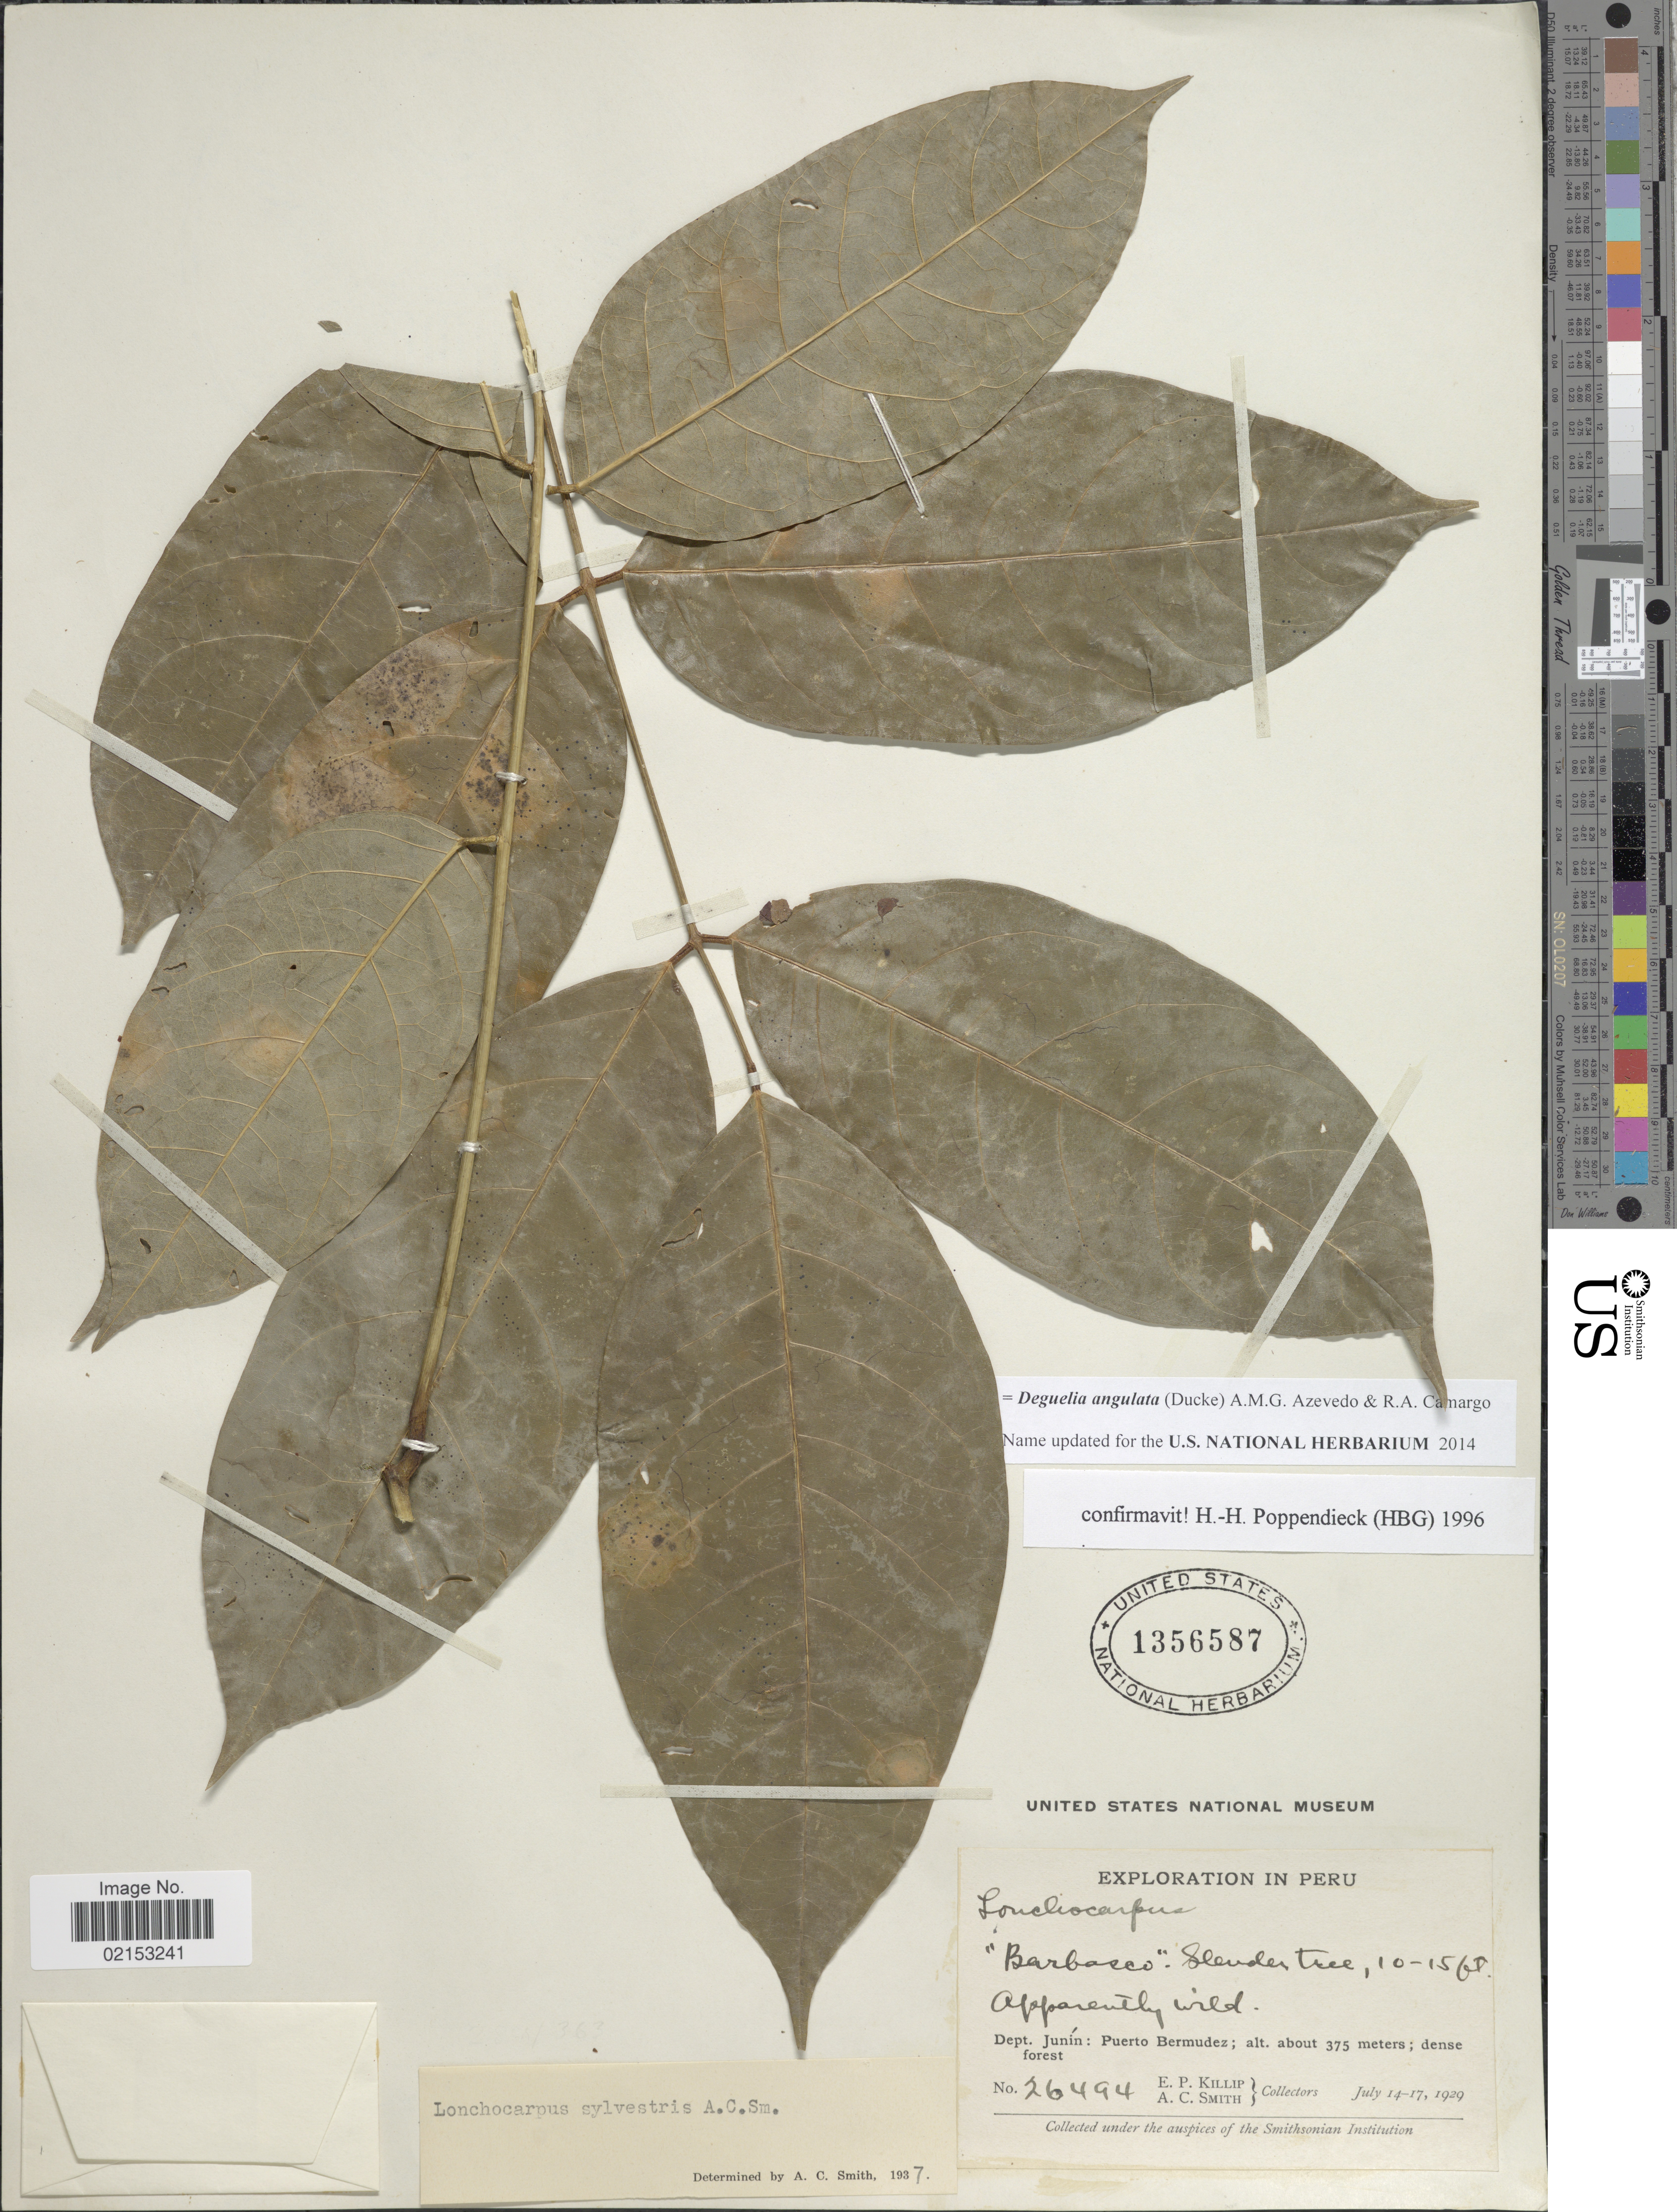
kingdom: Plantae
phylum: Tracheophyta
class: Magnoliopsida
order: Fabales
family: Fabaceae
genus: Deguelia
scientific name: Deguelia angulata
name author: (Ducke) A.M.G. Azevedo & R.A. Camargo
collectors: E. P. Killip & A. C. Smith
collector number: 26494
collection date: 1929-07-14/1929-07-17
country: Peru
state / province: Junín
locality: Puerto Bermudez.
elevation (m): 375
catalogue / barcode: US 1356587